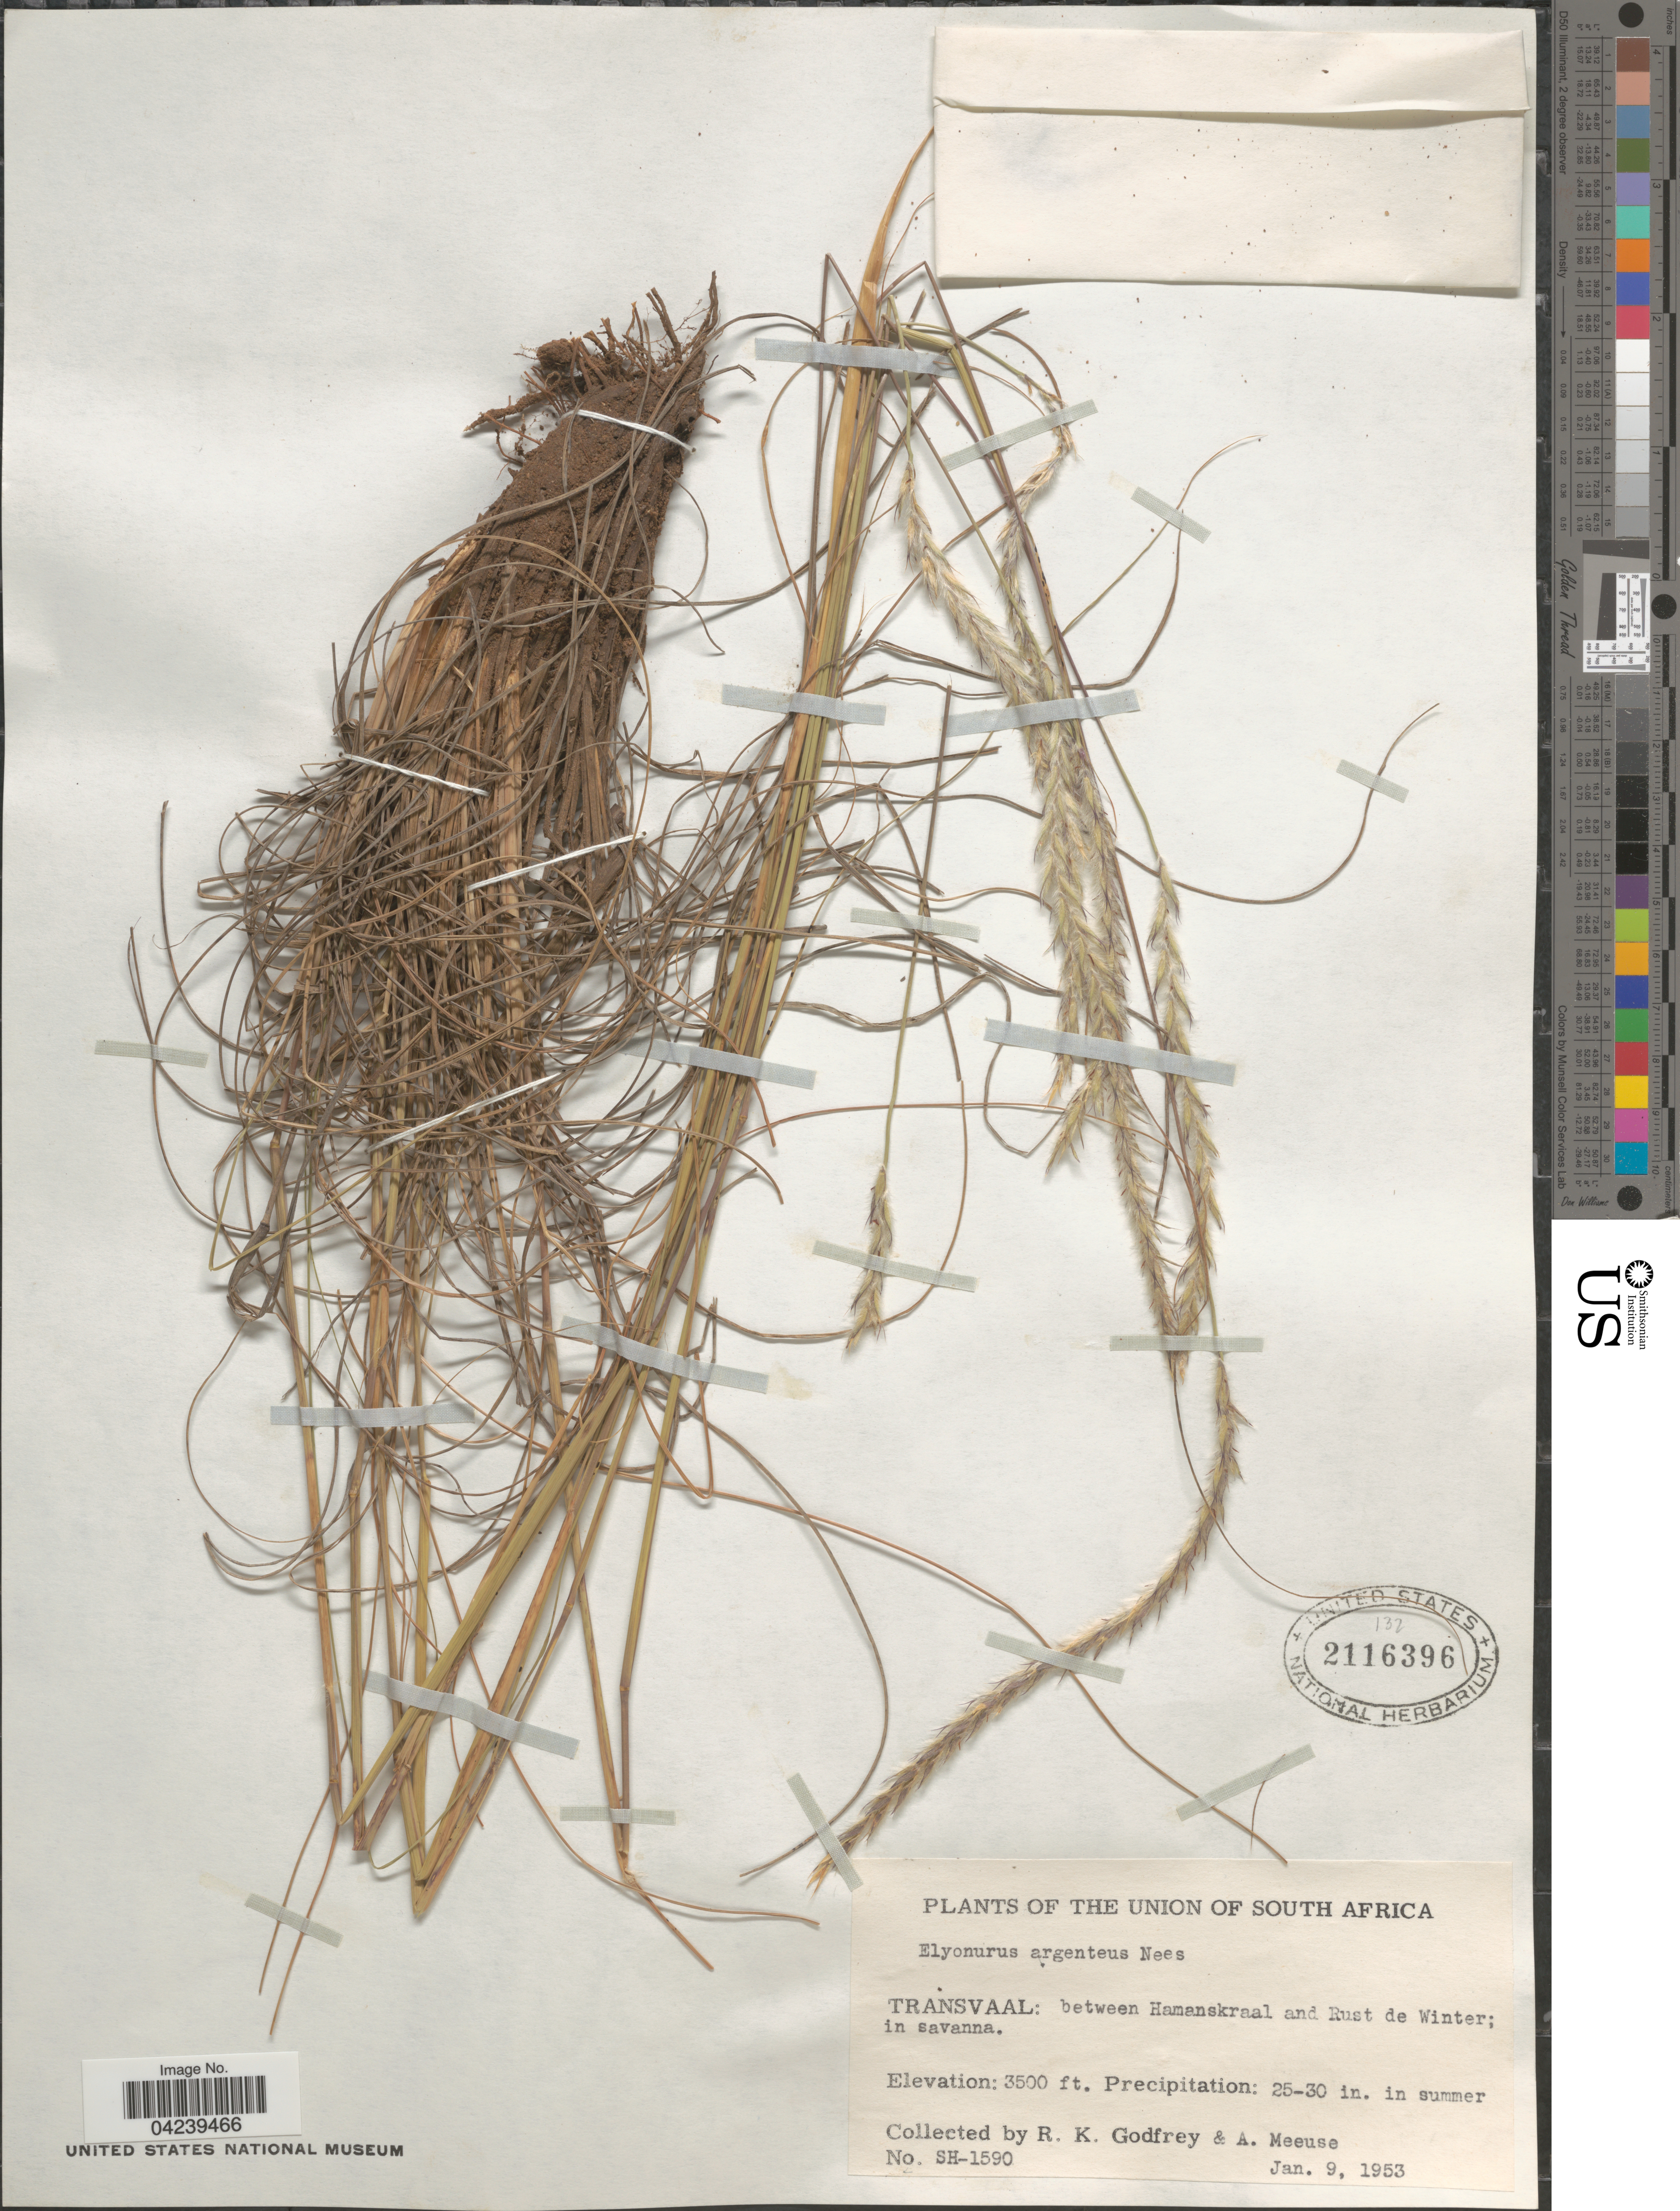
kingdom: Plantae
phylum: Tracheophyta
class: Liliopsida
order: Poales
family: Poaceae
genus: Elionurus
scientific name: Elionurus muticus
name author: (Spreng.) Kuntze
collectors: R. K. Godfrey & A. D. J. Meeuse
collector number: SH-1590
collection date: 1953-01-09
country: South Africa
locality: The Union of South Africa. Transvaal: between Hamanskraal and Rust de Winter; in savanna.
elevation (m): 1067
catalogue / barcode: US 2116396